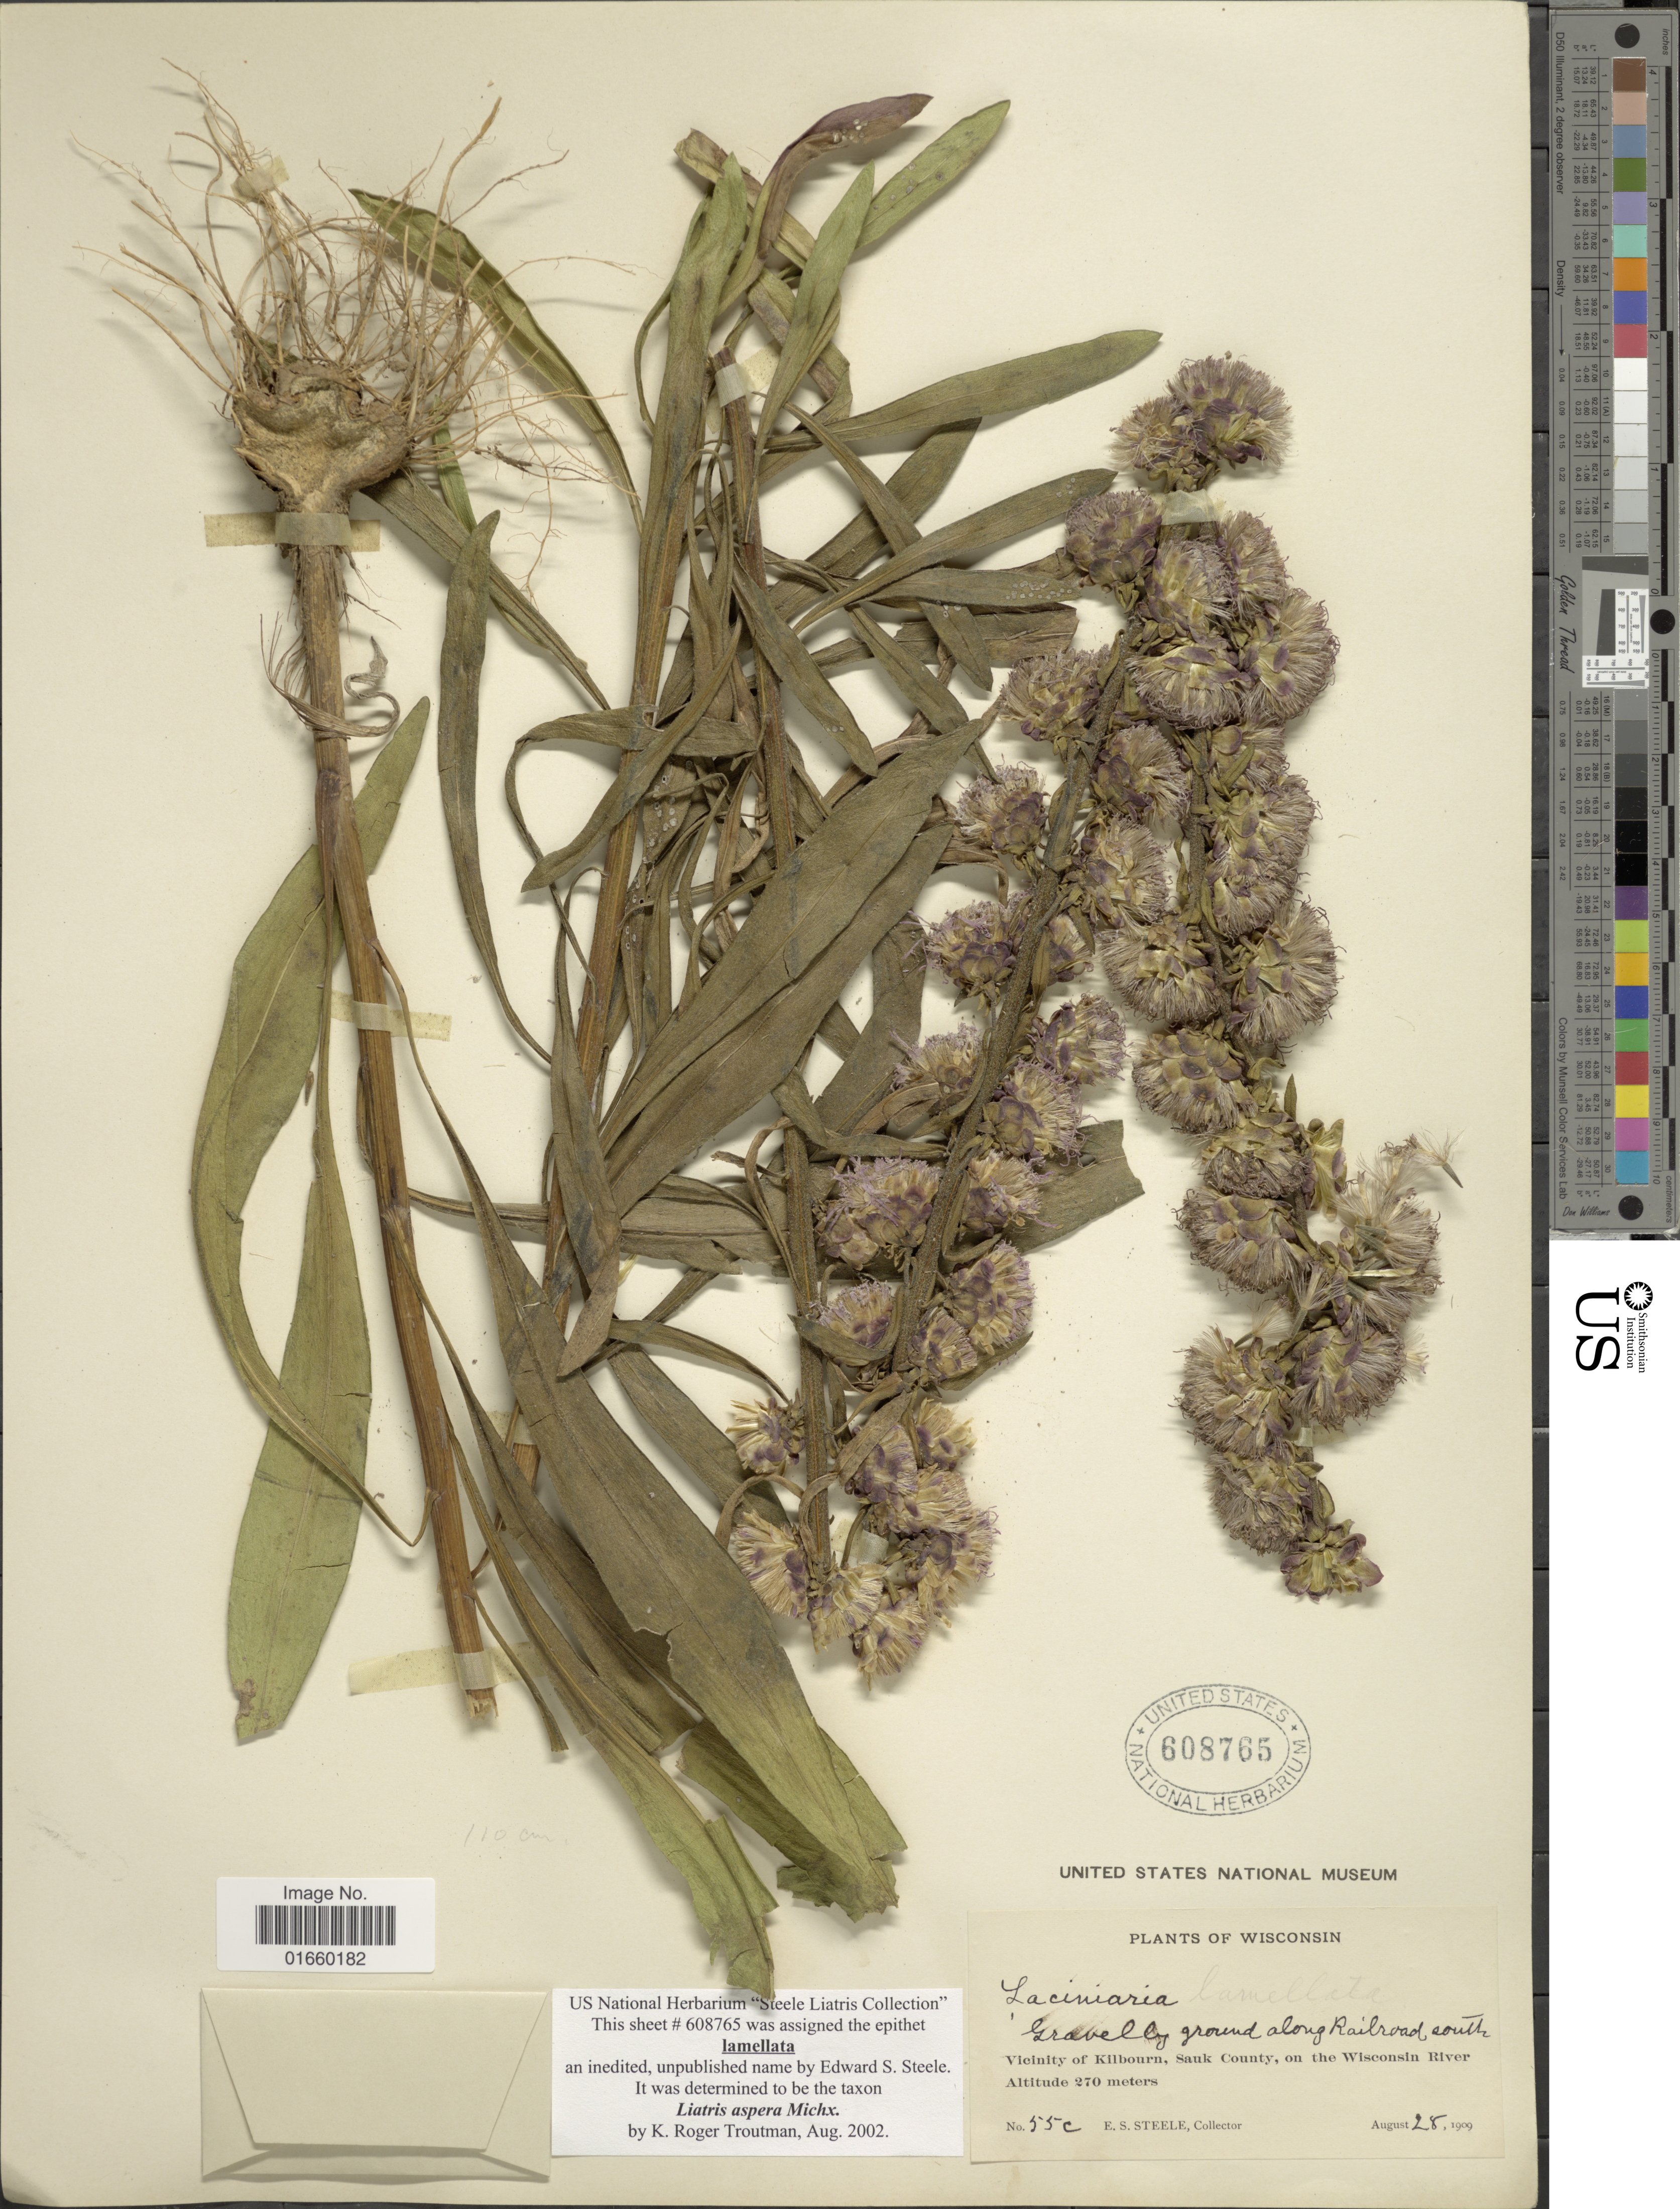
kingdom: Plantae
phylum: Tracheophyta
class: Magnoliopsida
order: Asterales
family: Asteraceae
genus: Liatris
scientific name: Liatris aspera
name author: Michx.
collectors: E. Steele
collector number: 55c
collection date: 1909-08-28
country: United States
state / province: Wisconsin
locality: Gravelly ground along Railroad south, Vicinity of Kilbourn, Sank County, on the Wisconsin River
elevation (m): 270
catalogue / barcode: US 608765